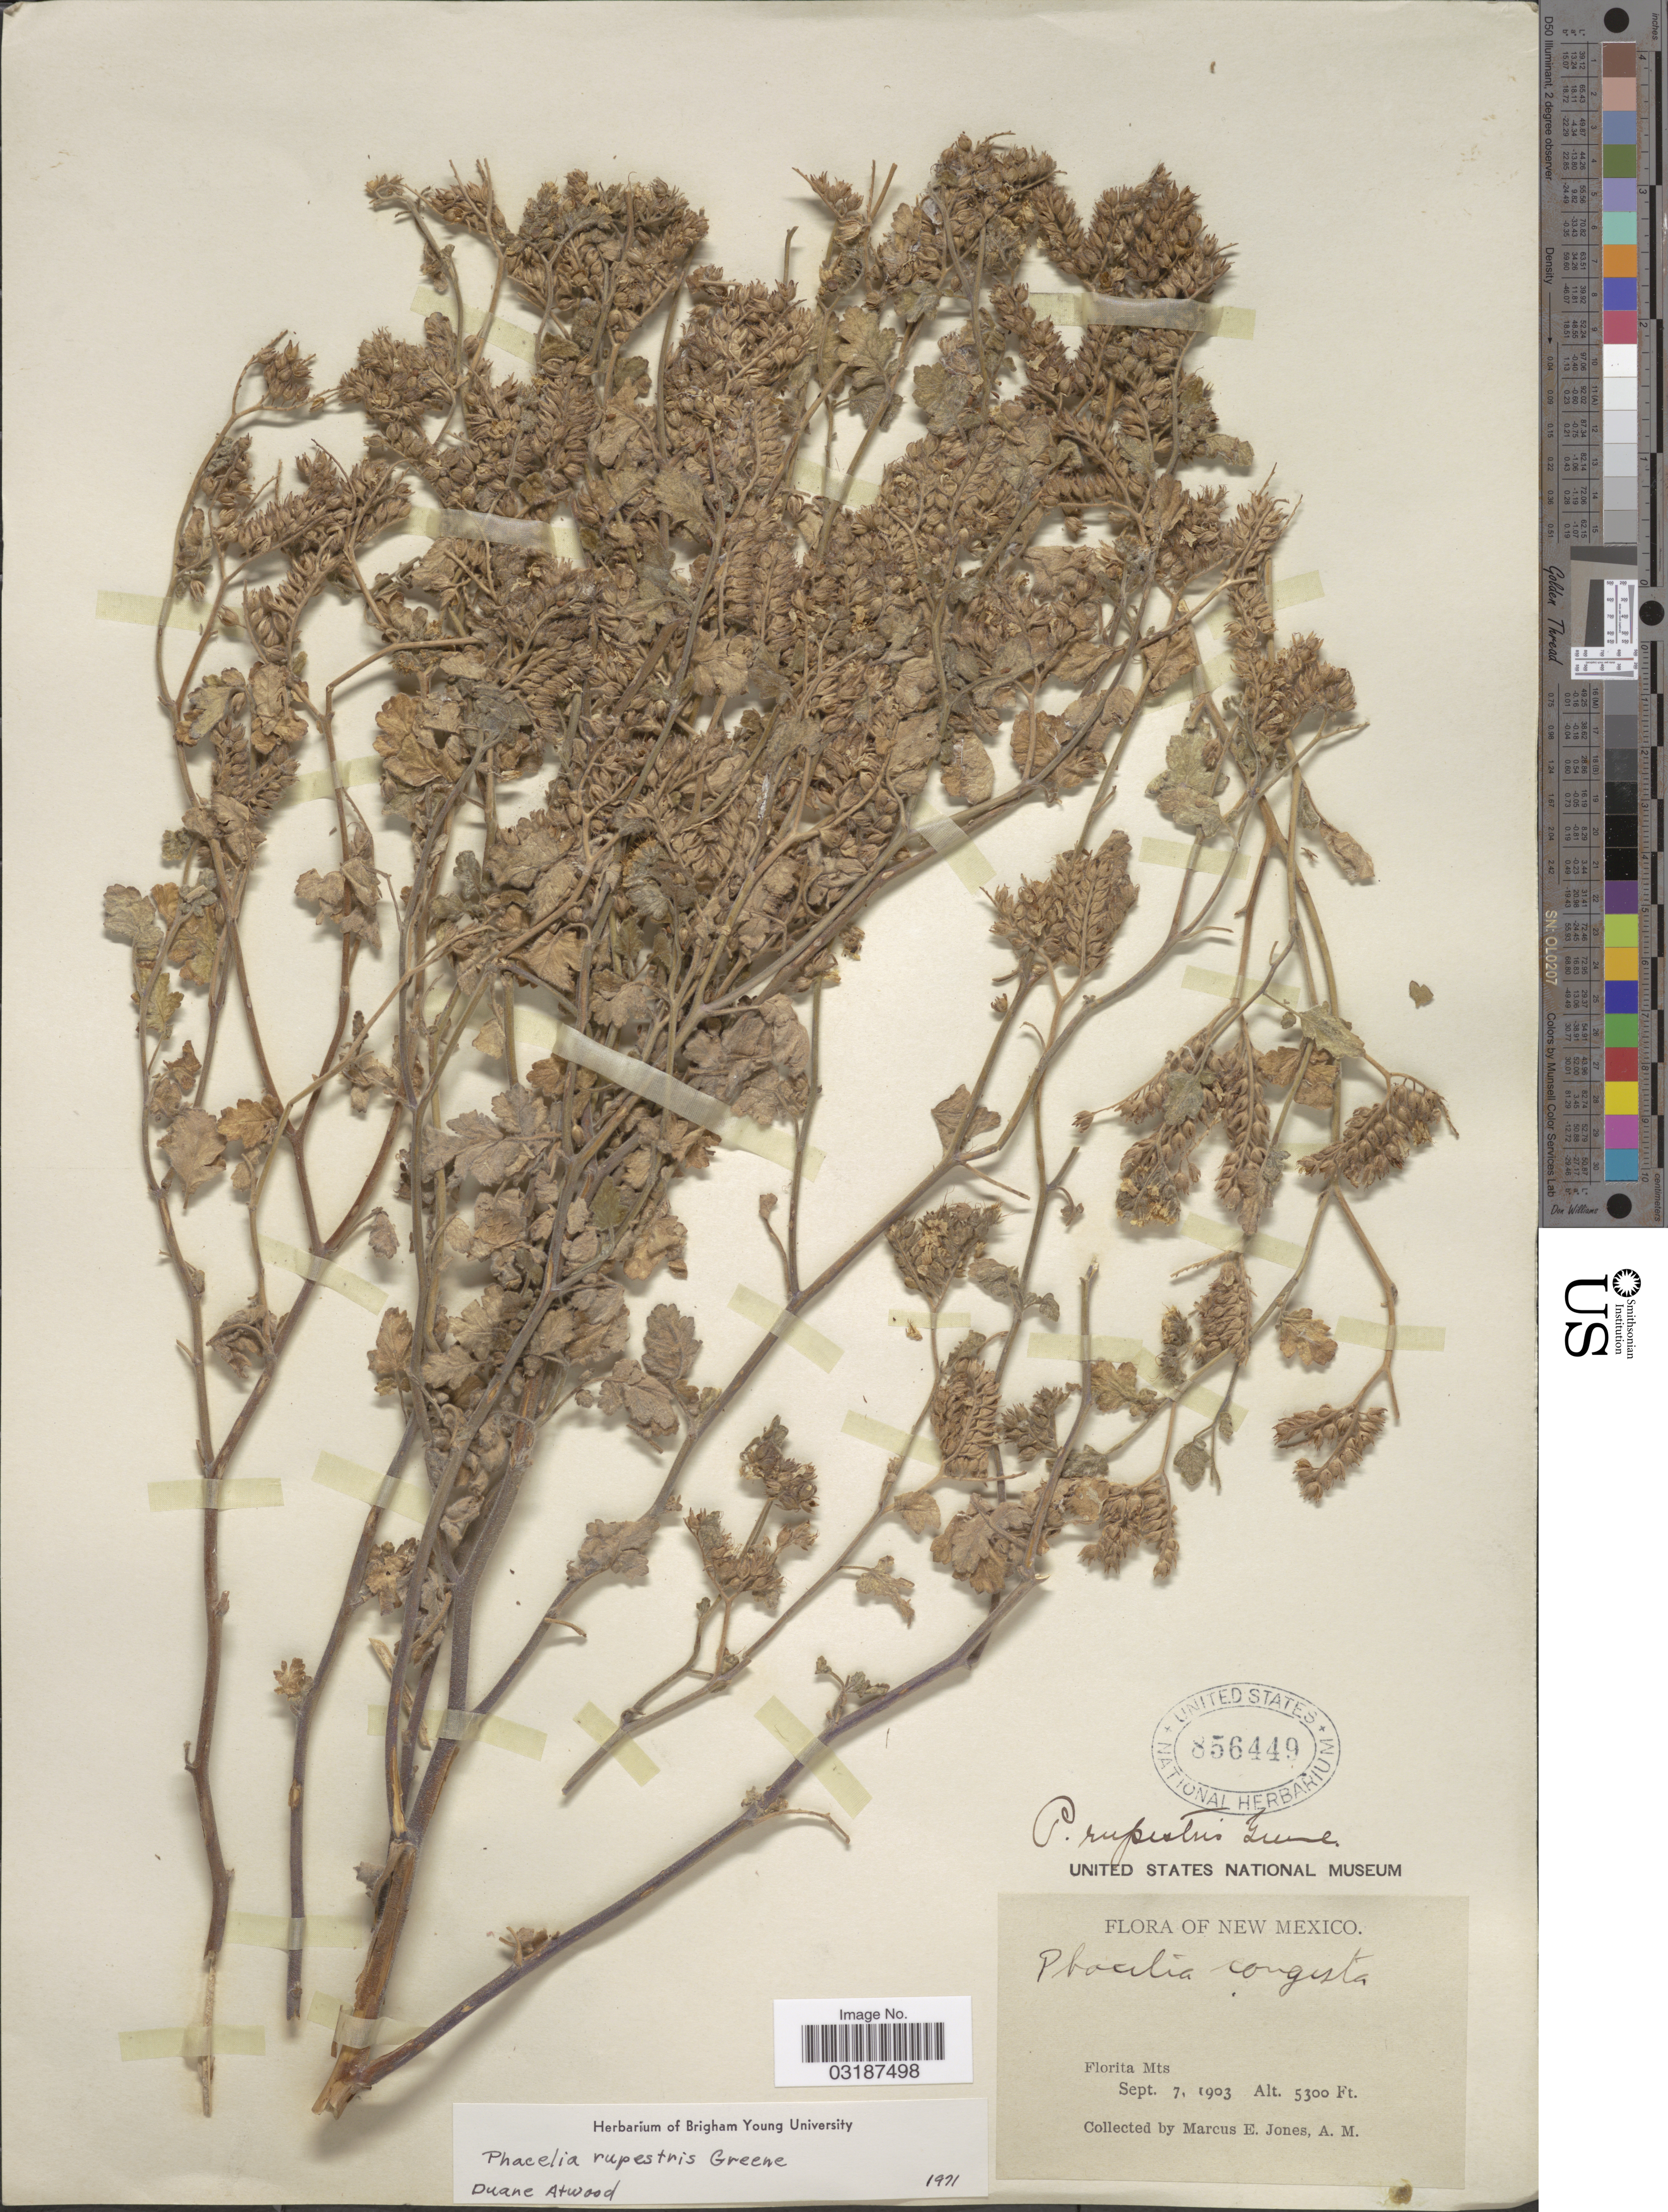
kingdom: Plantae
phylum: Tracheophyta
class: Magnoliopsida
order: Boraginales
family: Hydrophyllaceae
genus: Phacelia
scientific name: Phacelia rupestris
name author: Greene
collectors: M. E. Jones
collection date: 1903-09-07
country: United States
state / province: New Mexico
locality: Florita Mts.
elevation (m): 1615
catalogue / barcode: US 856449